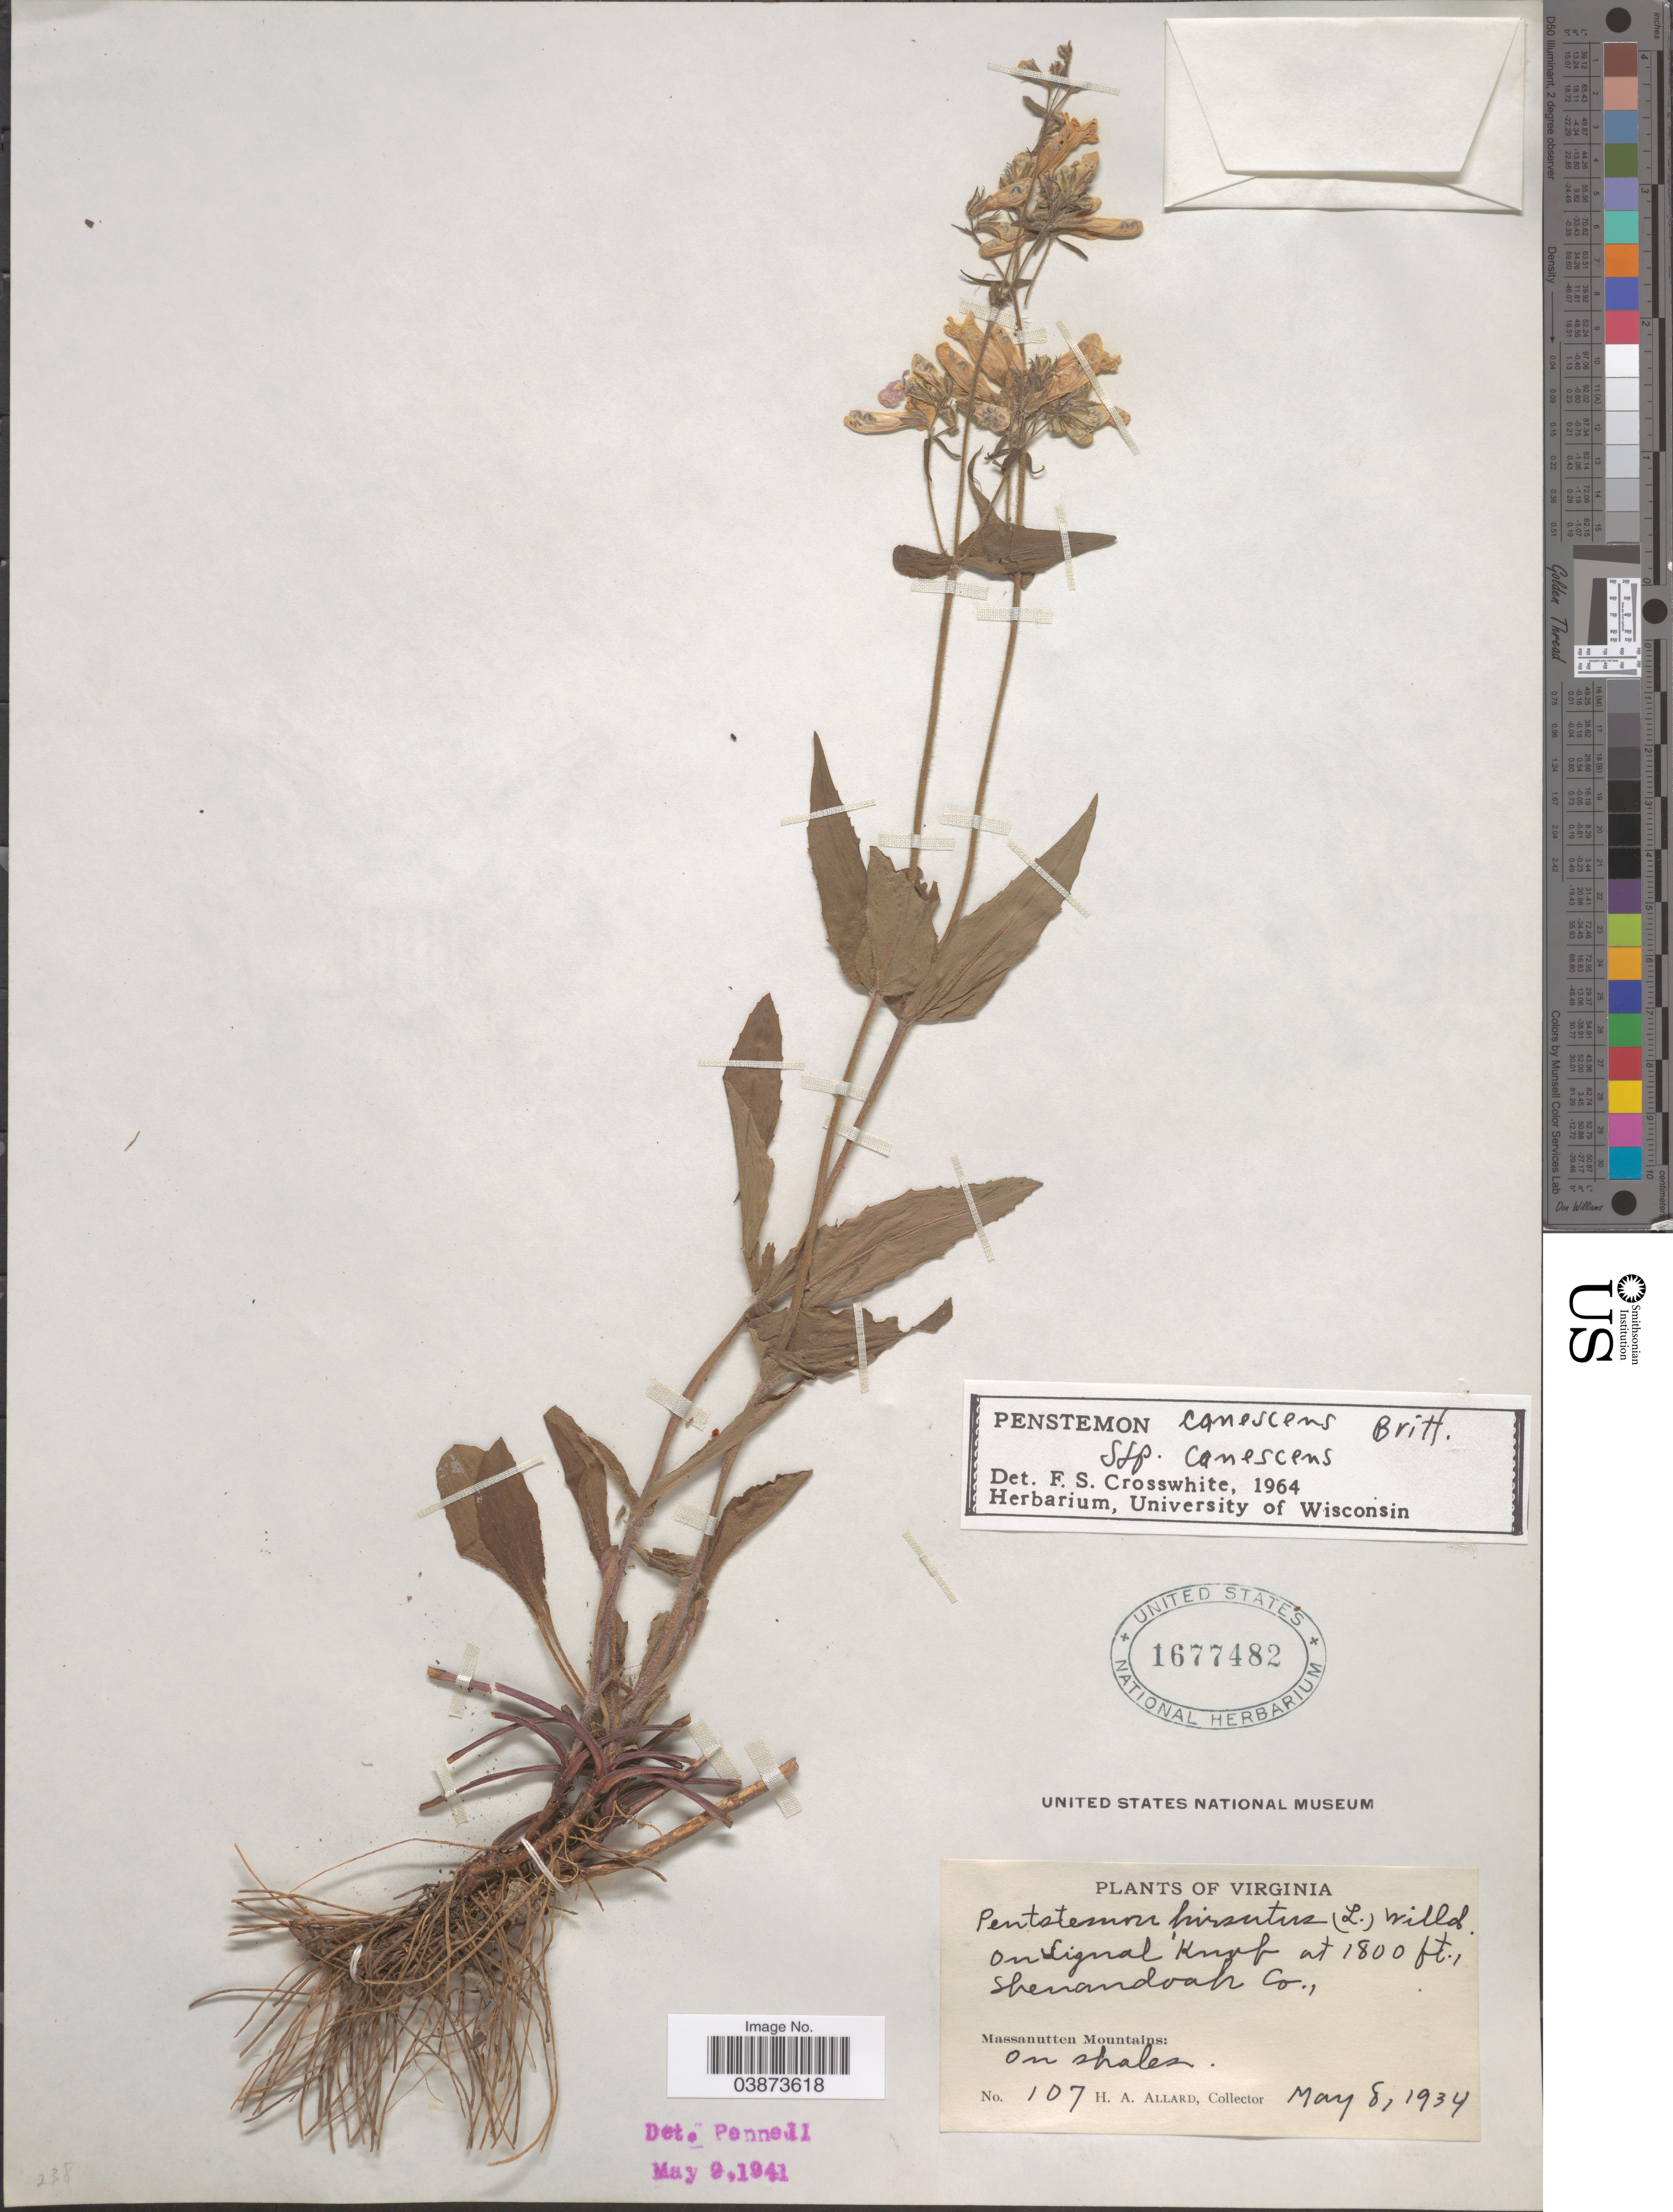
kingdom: Plantae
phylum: Tracheophyta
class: Magnoliopsida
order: Lamiales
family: Plantaginaceae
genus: Penstemon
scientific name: Penstemon canescens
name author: L.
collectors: H. A. Allard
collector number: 107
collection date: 1934-05-08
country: United States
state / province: Virginia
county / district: Shenandoah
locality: On Signal Knob, Shenandoah Co., Massanutten Mountains: On shales.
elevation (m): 549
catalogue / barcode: US 1677482